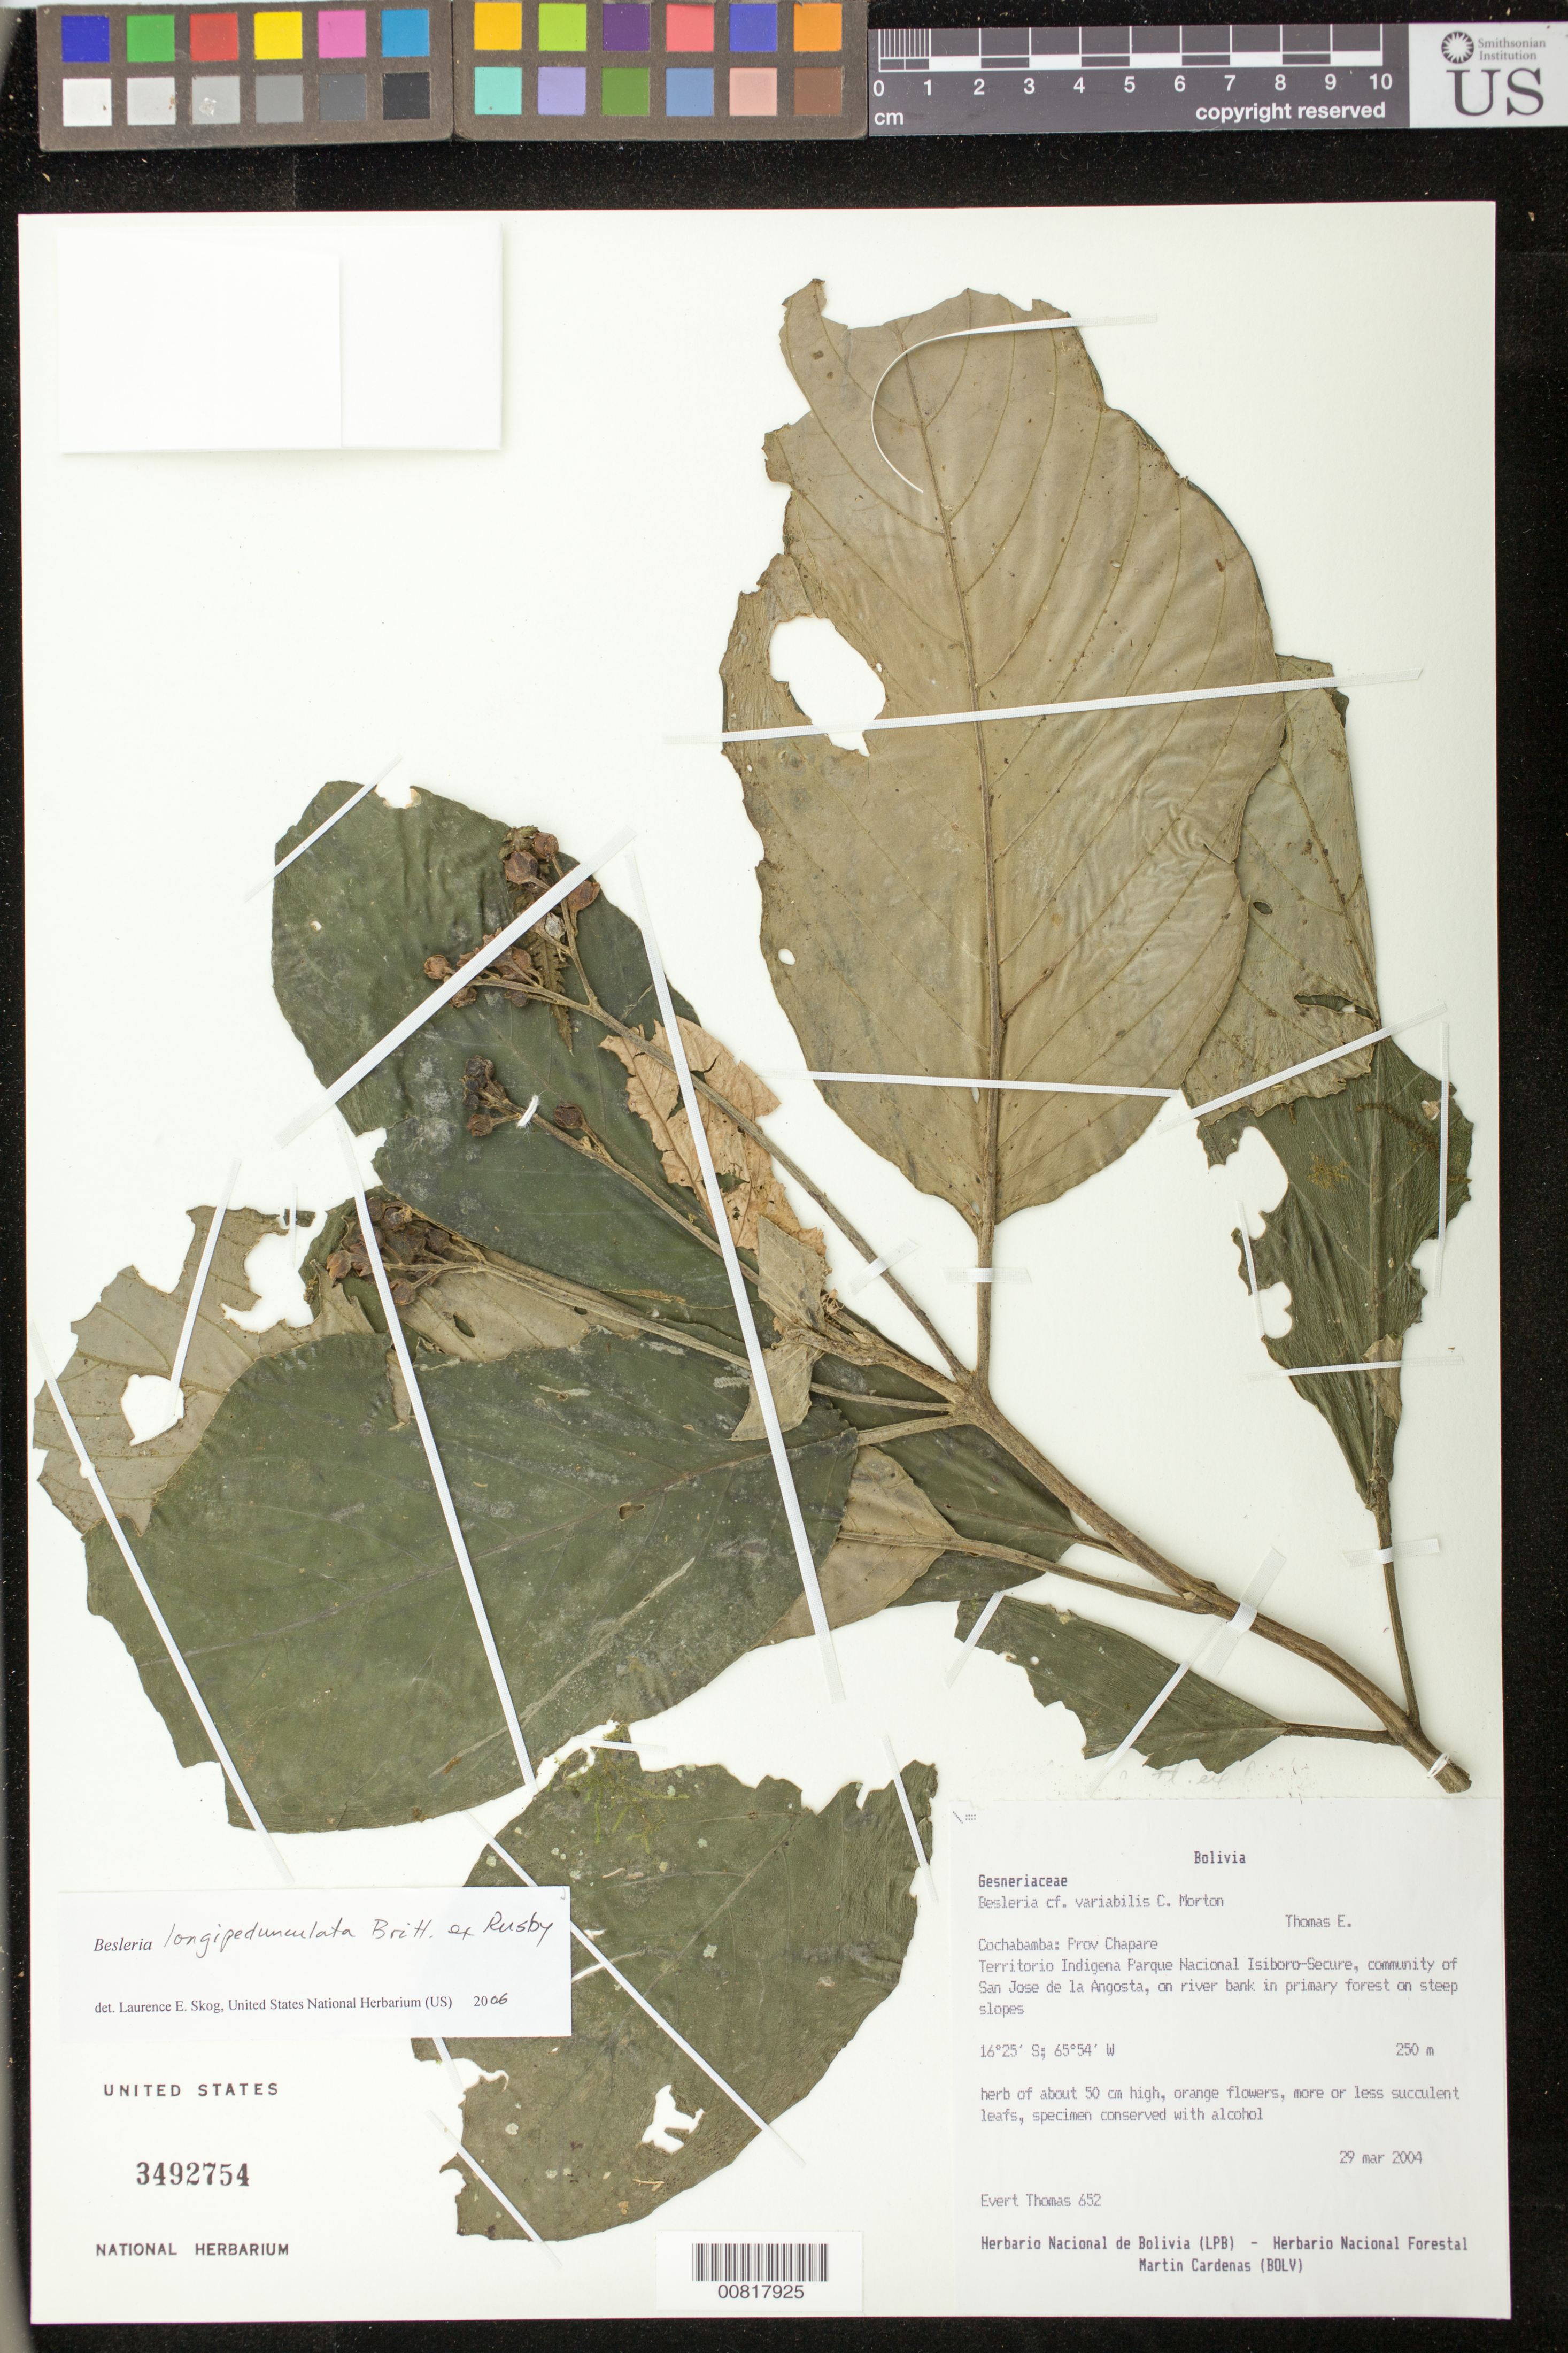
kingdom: Plantae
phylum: Tracheophyta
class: Magnoliopsida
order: Lamiales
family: Gesneriaceae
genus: Besleria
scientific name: Besleria longipedunculata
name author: Britton ex Rusby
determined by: Skog, Laurence E.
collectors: E. Thomas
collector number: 652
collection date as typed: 29 Mar 2004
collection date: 2004-03-29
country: Bolivia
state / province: Cochabamba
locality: Cochabamba: Prov. Chapre. Territorio Indigena Parque Nacional Isiboro-Secure, community of San Jose de la Angosta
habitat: On river bank in primary forest on steep slopes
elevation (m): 250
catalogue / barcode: US 3492754